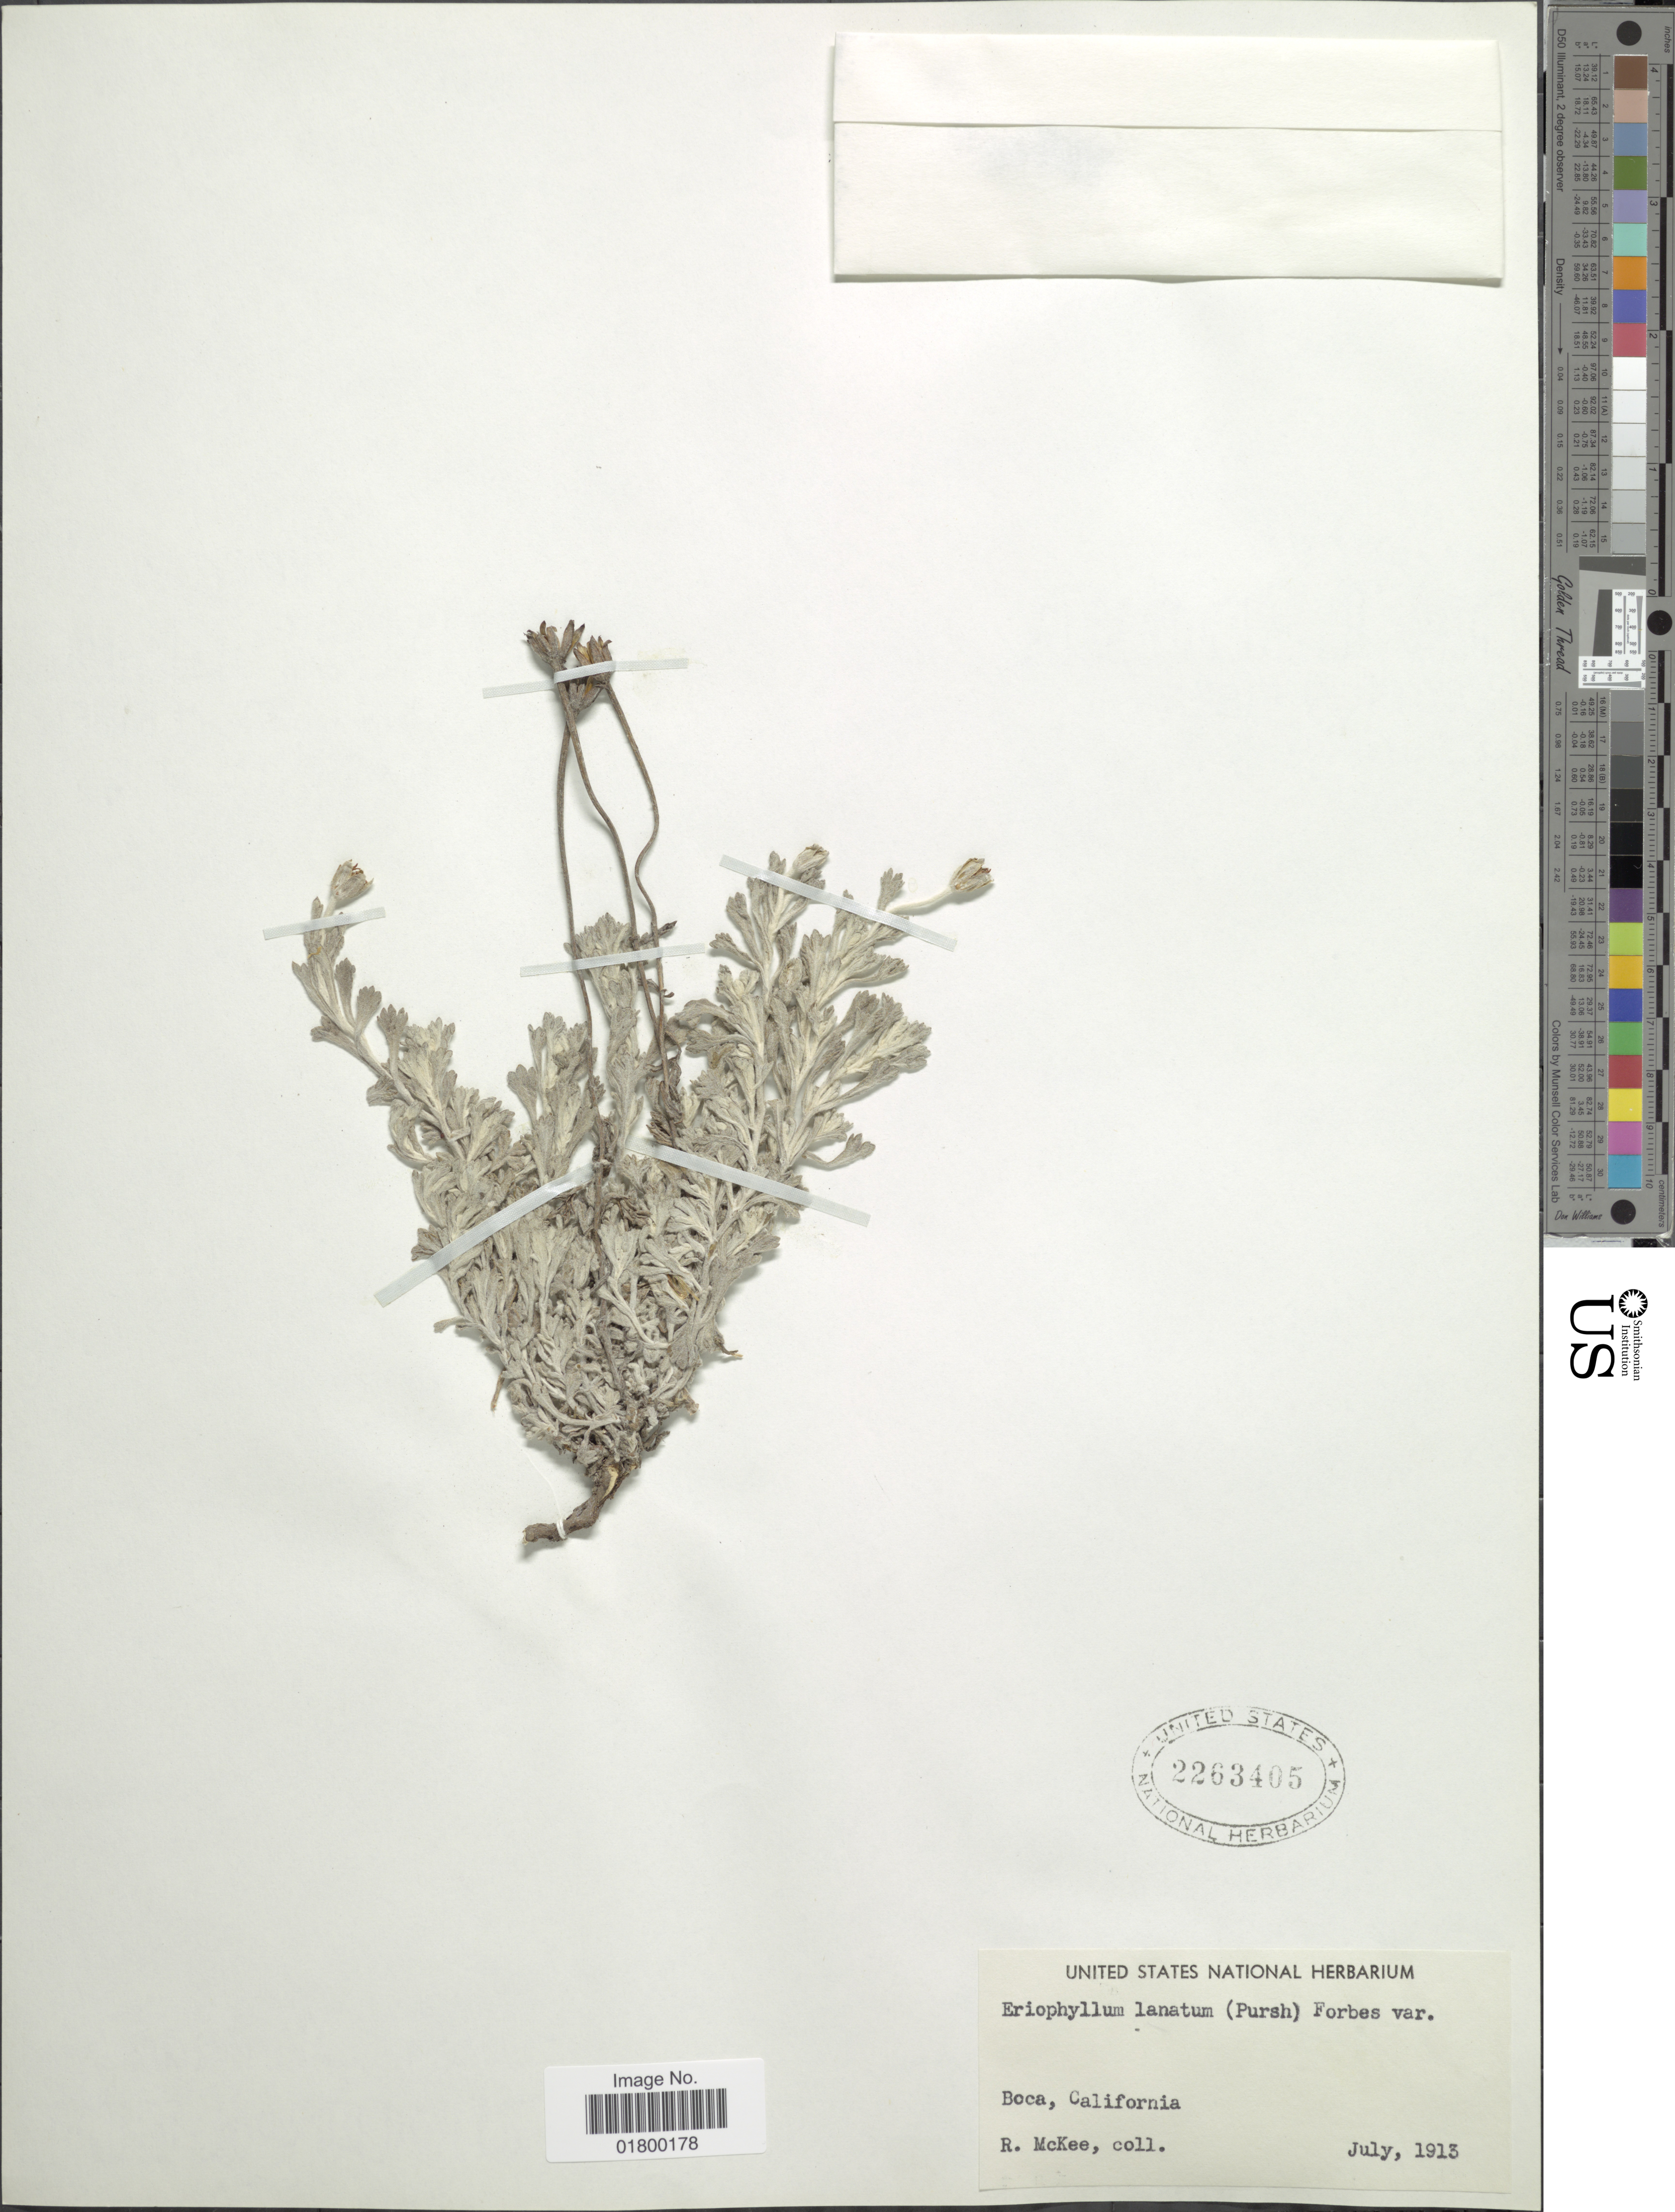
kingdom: Plantae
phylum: Tracheophyta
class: Magnoliopsida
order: Asterales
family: Asteraceae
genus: Eriophyllum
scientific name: Eriophyllum lanatum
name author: (Pursh) J. Forbes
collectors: R. Mckee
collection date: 1913-07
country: United States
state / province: California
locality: Boca, California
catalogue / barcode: US 2263405